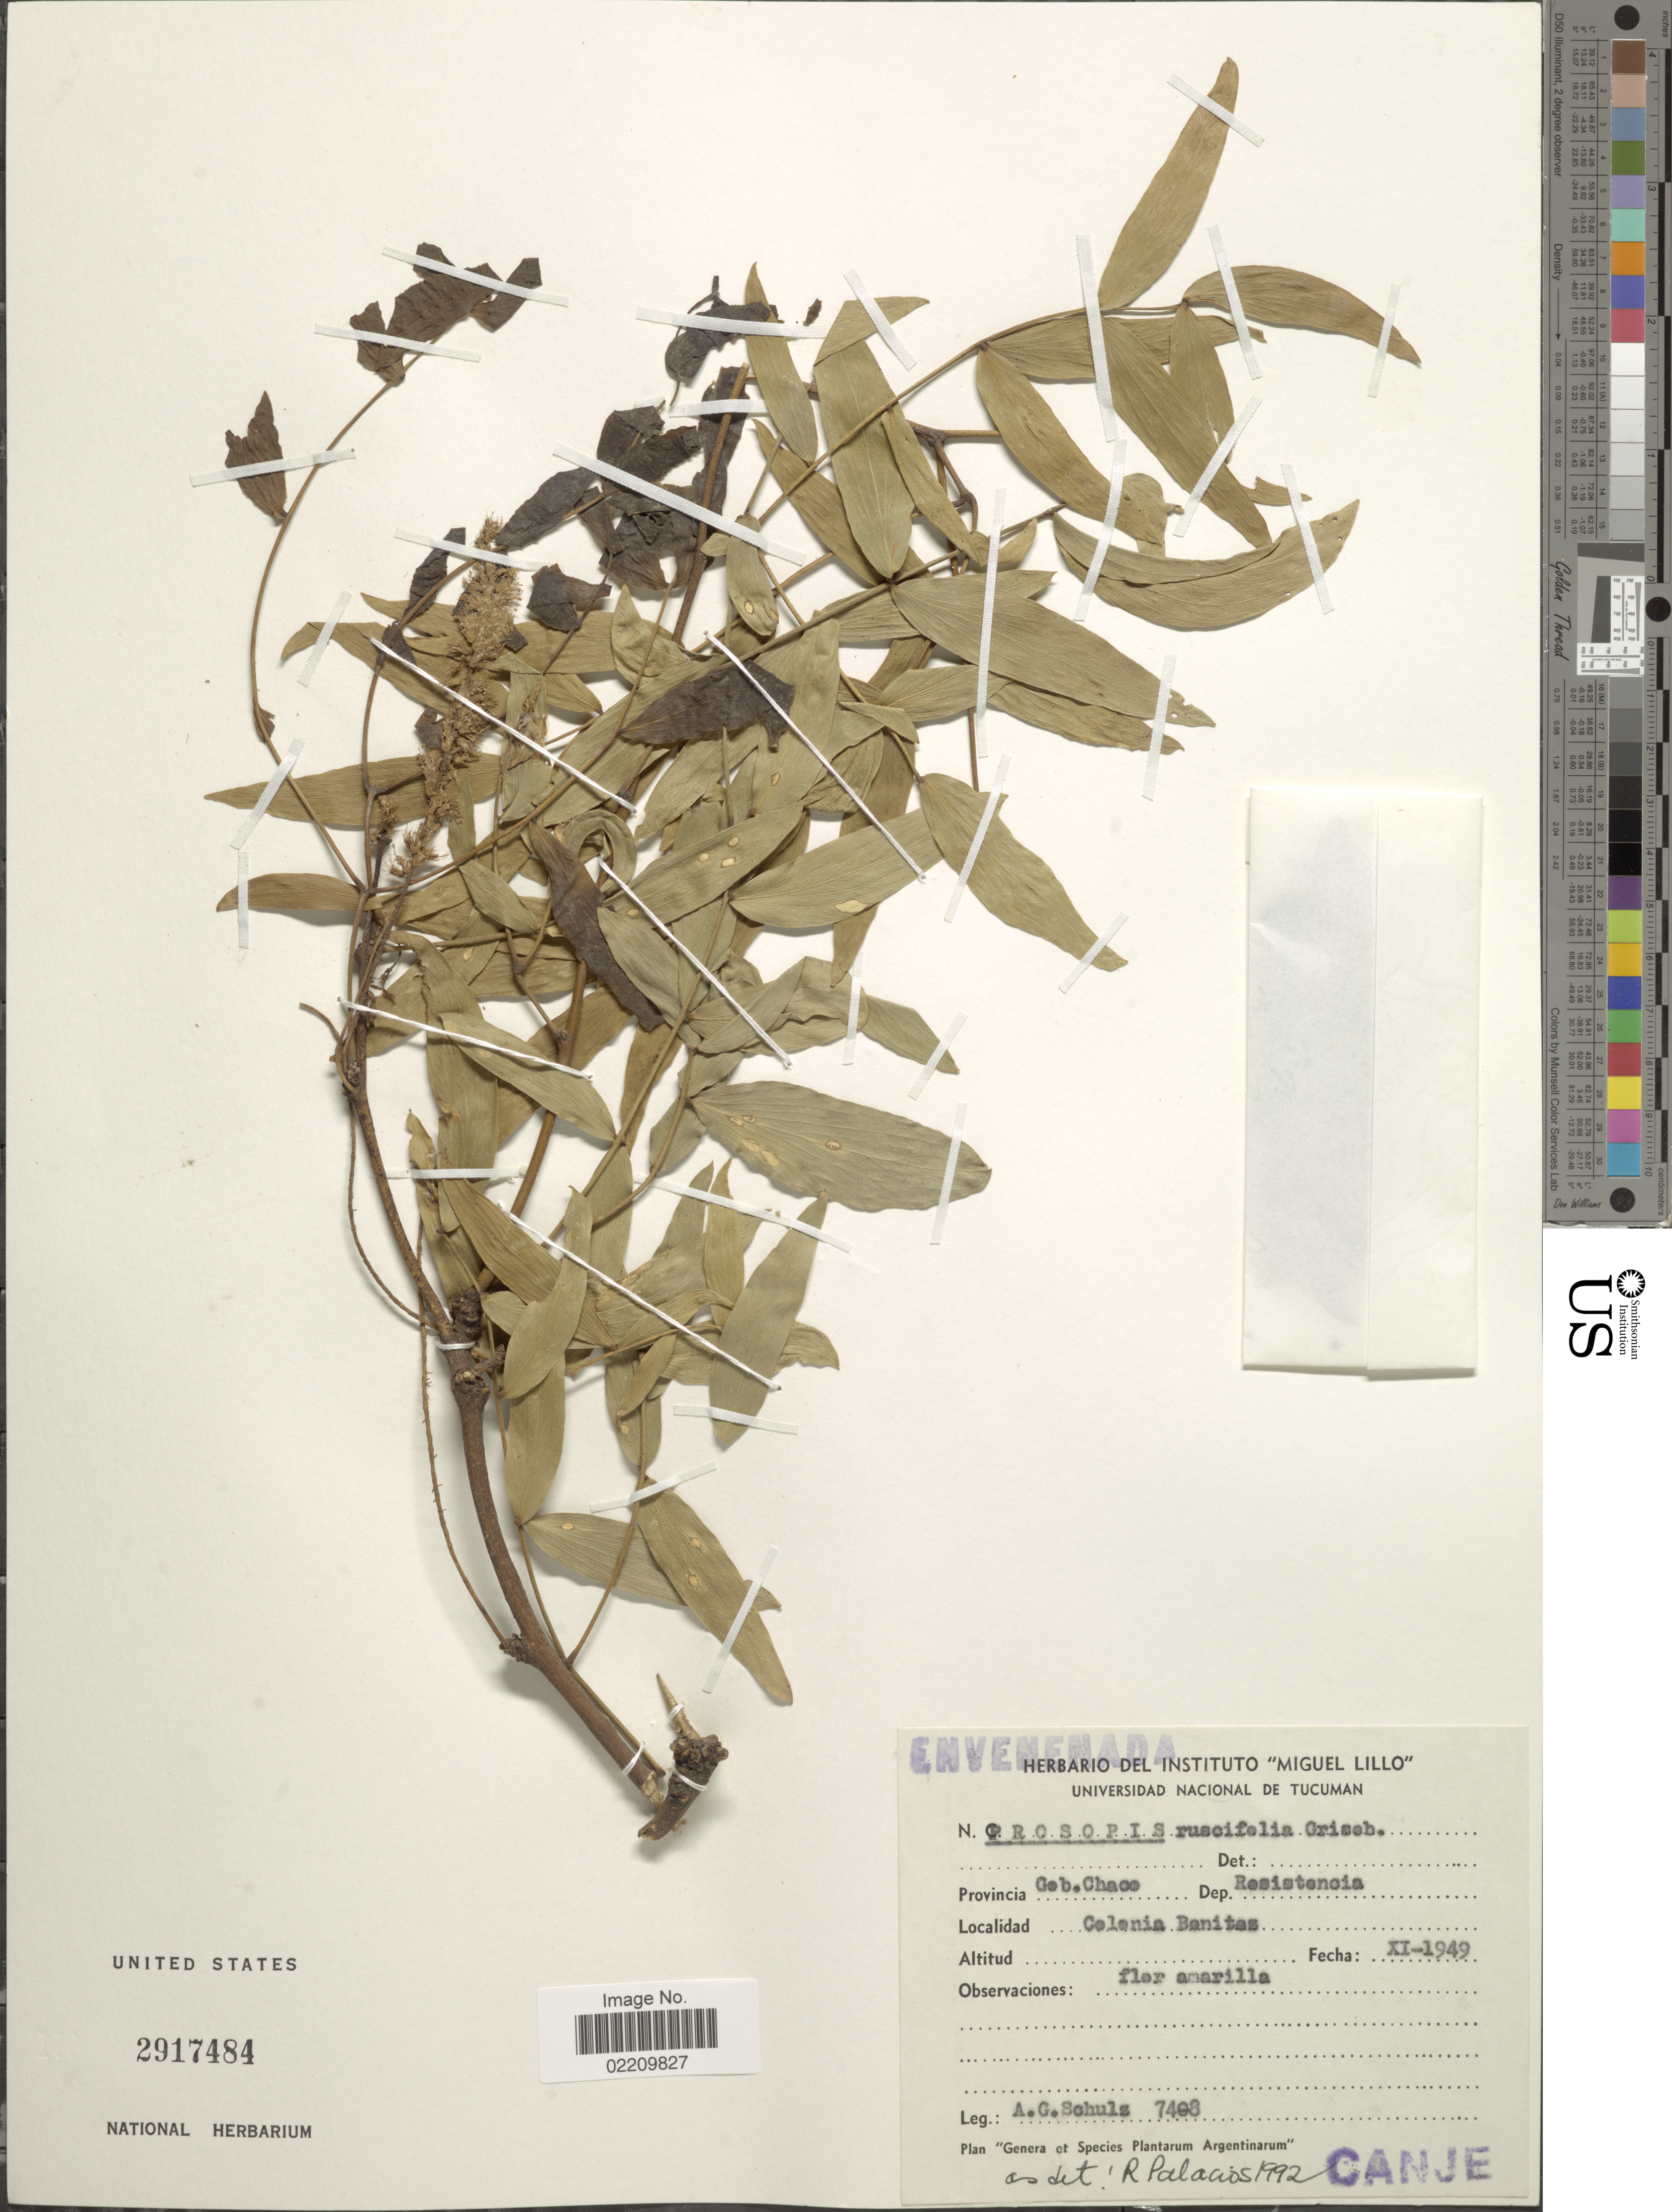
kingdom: Plantae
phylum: Tracheophyta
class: Magnoliopsida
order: Fabales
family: Fabaceae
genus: Neltuma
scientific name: Neltuma ruscifolia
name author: (Griseb.) C. E. Hughes & G.P. Lewis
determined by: Strong, Mark T., (BOT), Smithsonian Institution - National Museum of Natural History (UNITED STATES)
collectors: A. G. Schulz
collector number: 7408*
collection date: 1949-11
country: Argentina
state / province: Chaco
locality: Provincia Gob. Chaco. Dep. Resistencia. Colonia Banitas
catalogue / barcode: US 2917484